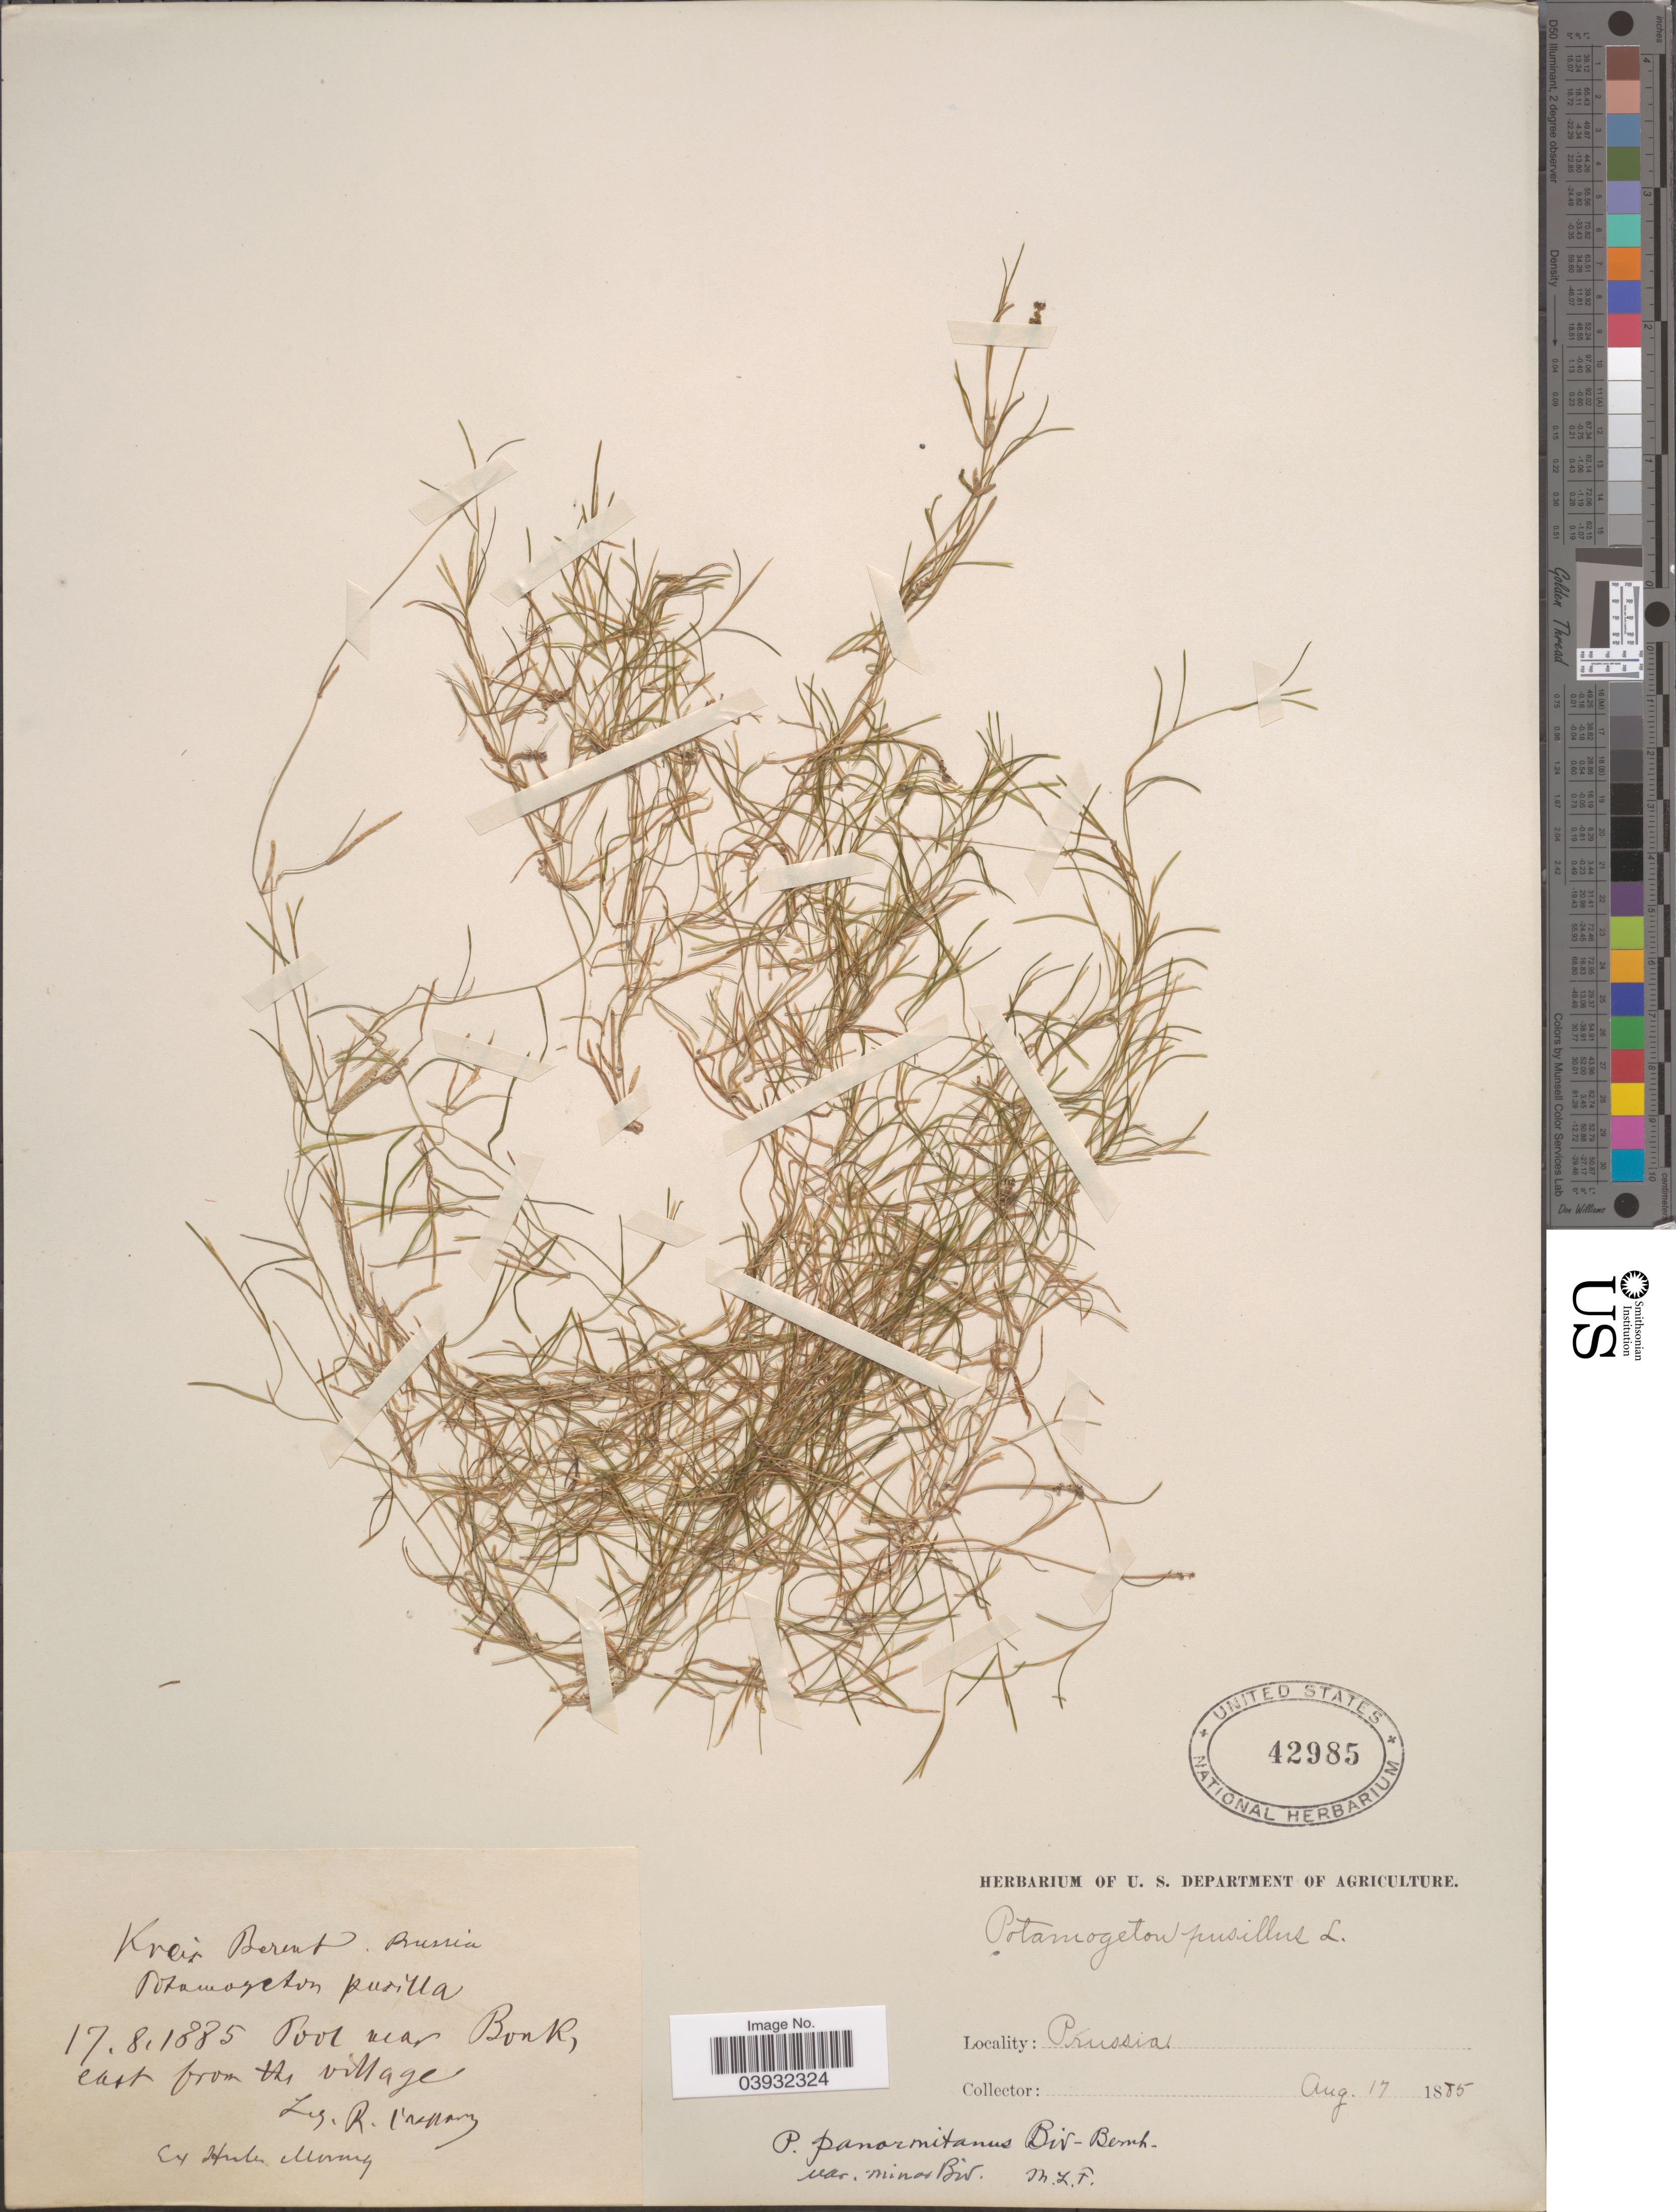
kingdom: Plantae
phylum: Tracheophyta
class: Liliopsida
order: Alismatales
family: Potamogetonaceae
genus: Potamogeton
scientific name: Potamogeton panormitanus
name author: Biv.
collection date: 1885-08-17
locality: Pool near Bonk east from the village. Prussia.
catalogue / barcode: US 42985